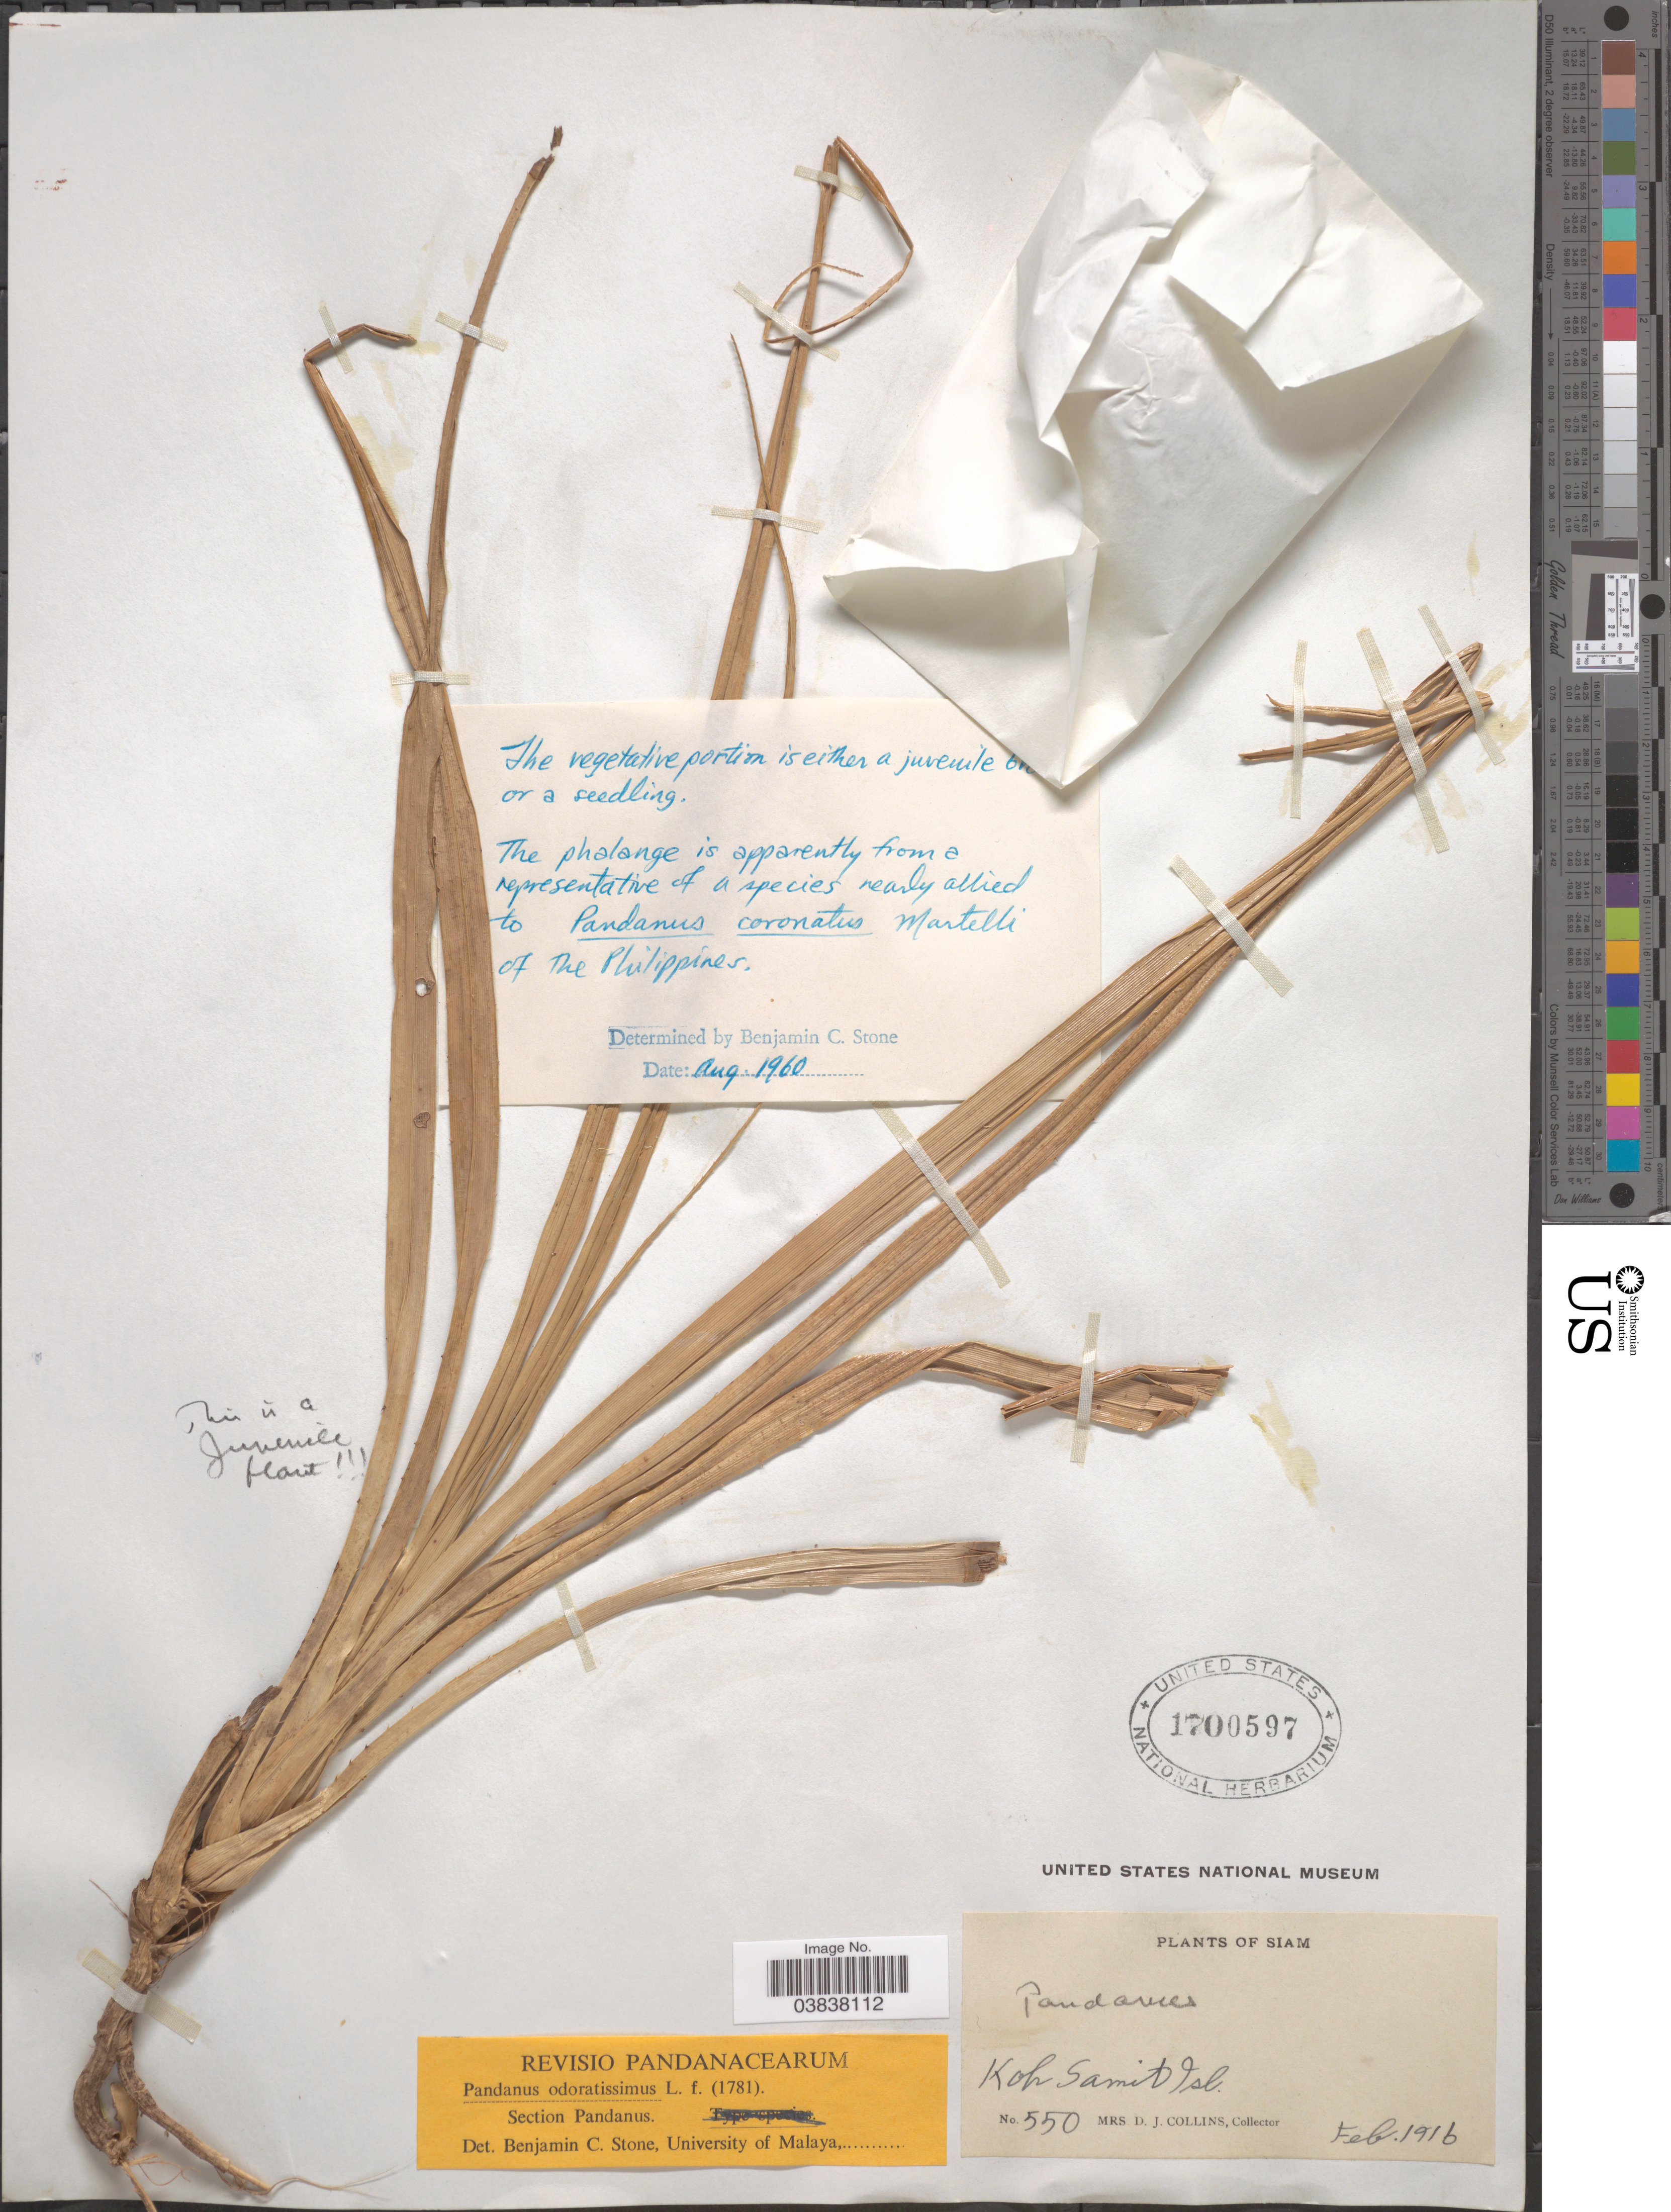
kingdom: Plantae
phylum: Tracheophyta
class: Liliopsida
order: Pandanales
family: Pandanaceae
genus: Pandanus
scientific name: Pandanus odoratissimus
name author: L. f.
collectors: Mrs. D. J. Collins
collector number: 550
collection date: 1916-02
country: Thailand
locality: Siam. Koh Samit Isl.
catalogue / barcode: US 1700597